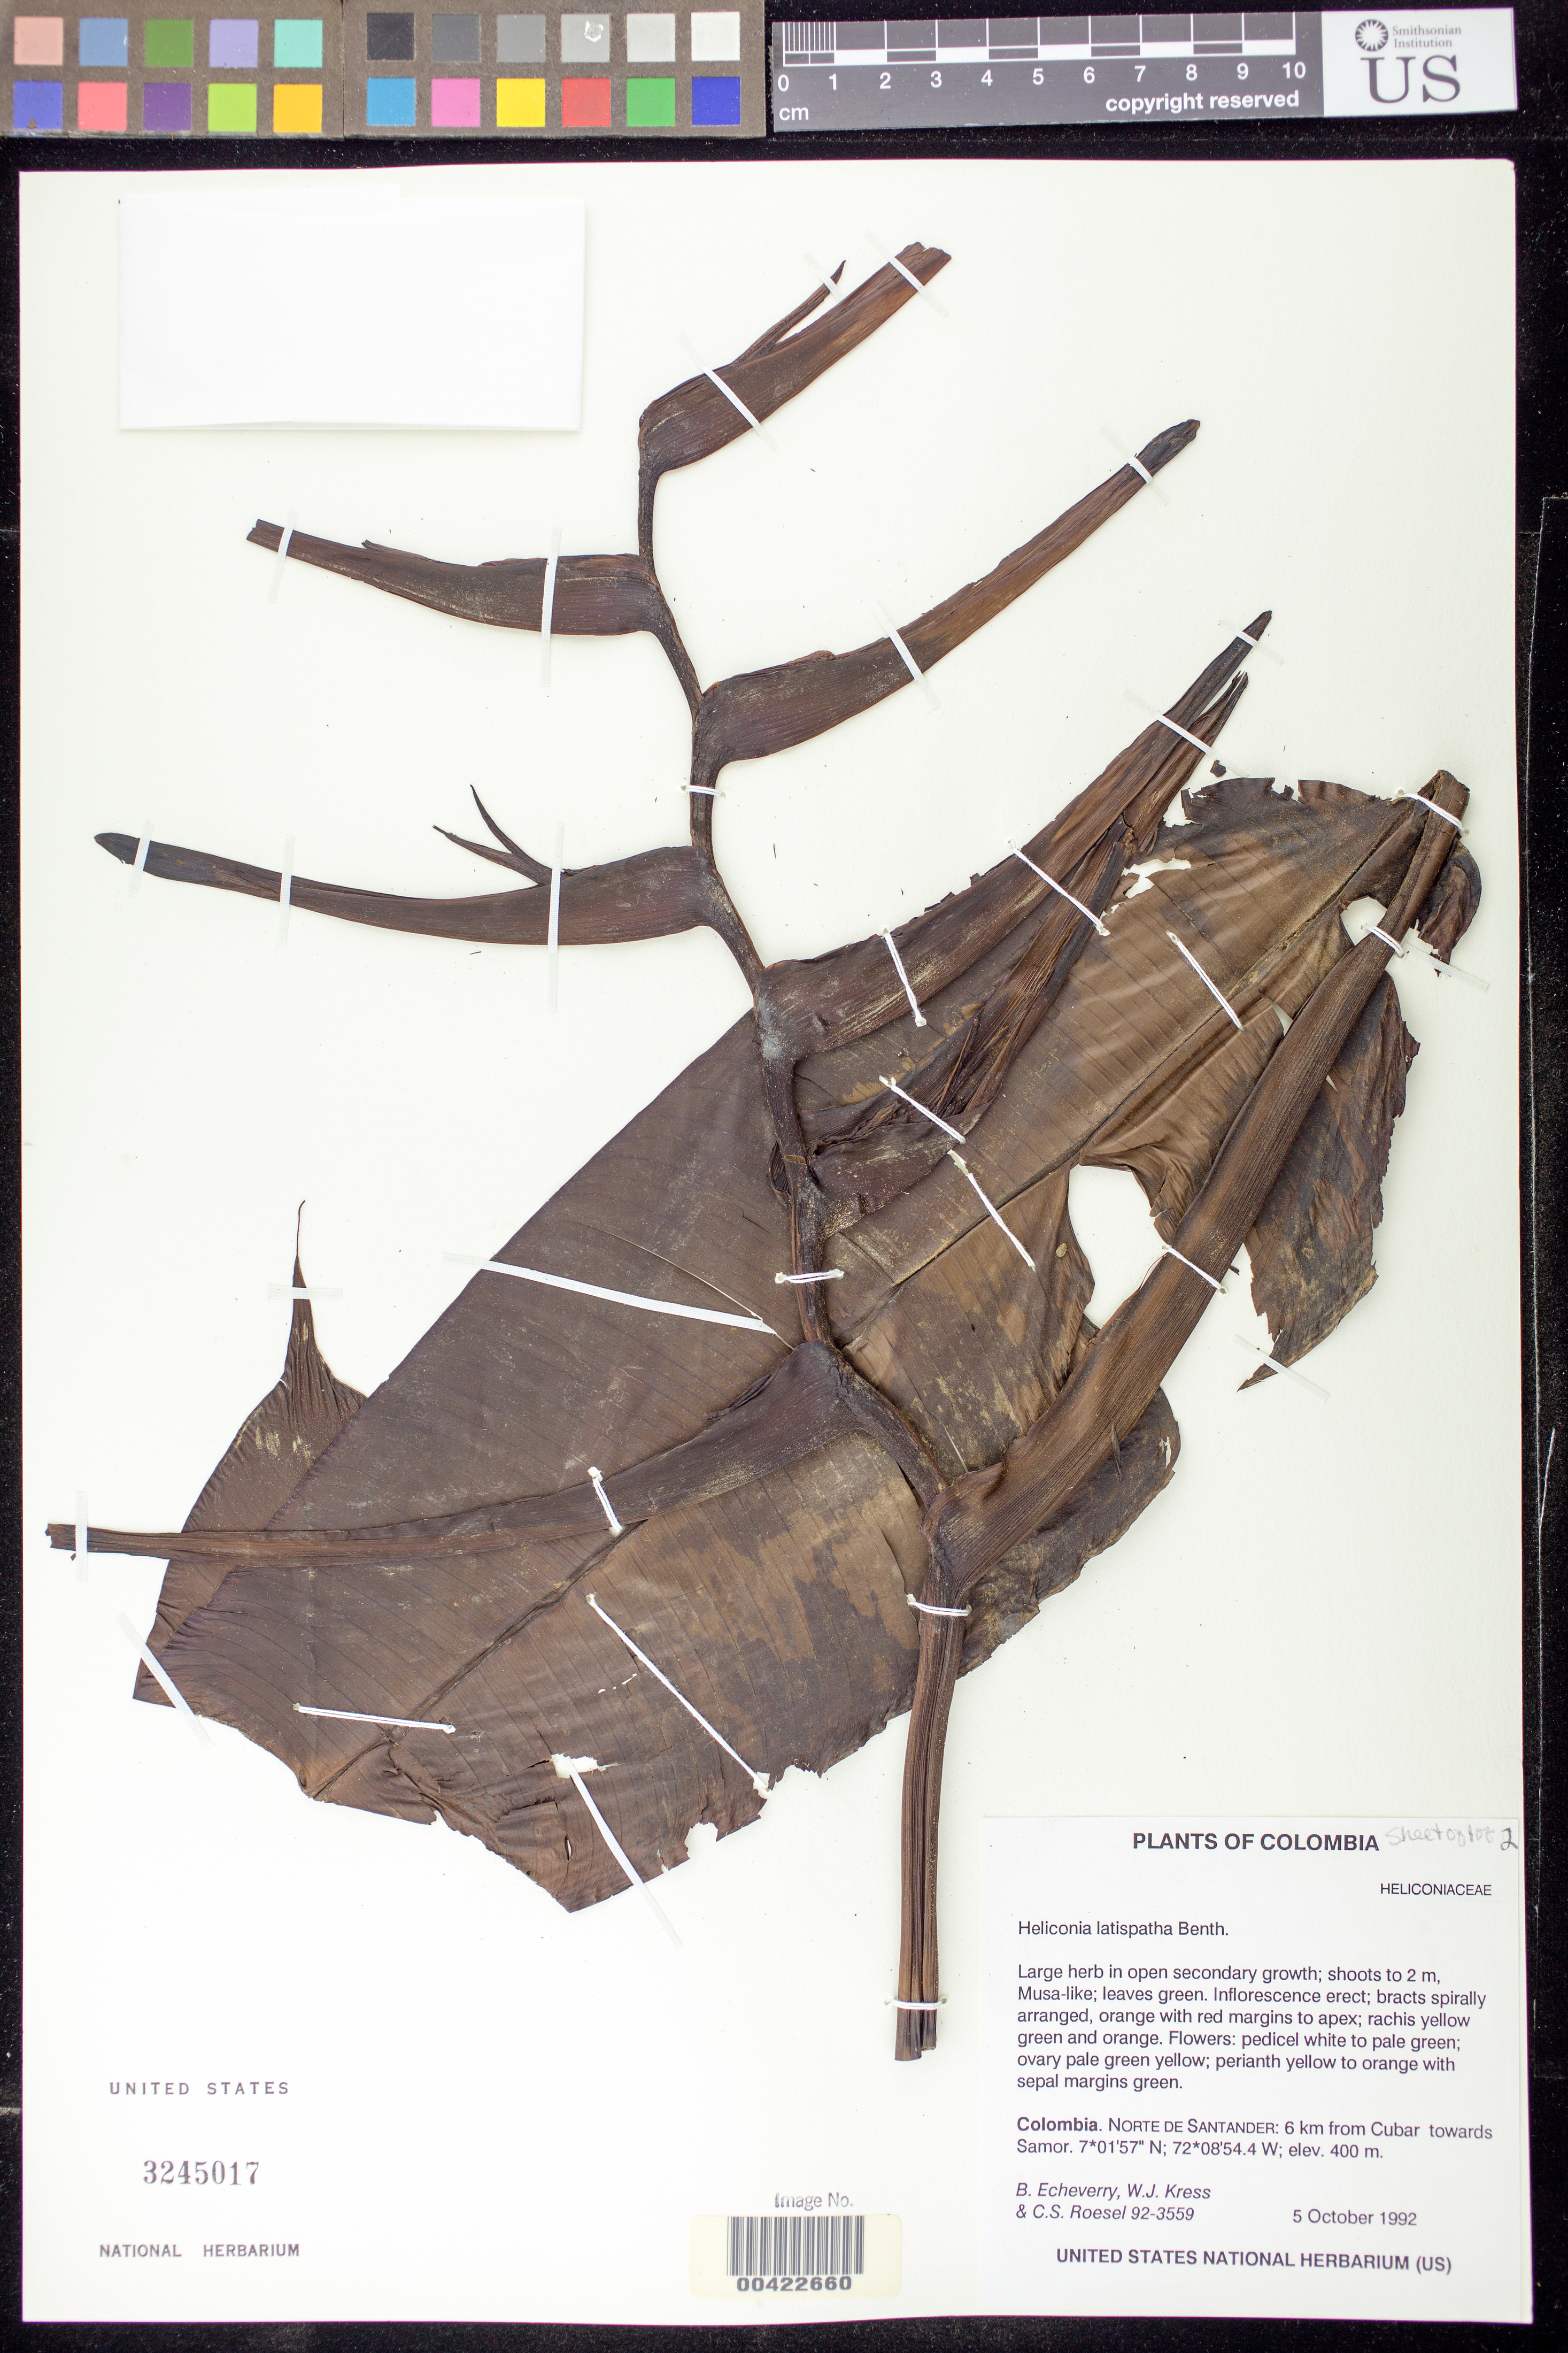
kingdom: Plantae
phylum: Tracheophyta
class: Liliopsida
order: Zingiberales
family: Heliconiaceae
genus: Heliconia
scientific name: Heliconia latispatha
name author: Benth.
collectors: B. Echeverry, W. J. Kress & C. S. Roesel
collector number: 92-3559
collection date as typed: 05 Oct 1992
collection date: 1992-10-05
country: Colombia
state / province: Norte de Santander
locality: Cubar to Samor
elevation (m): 400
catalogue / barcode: US 3245017